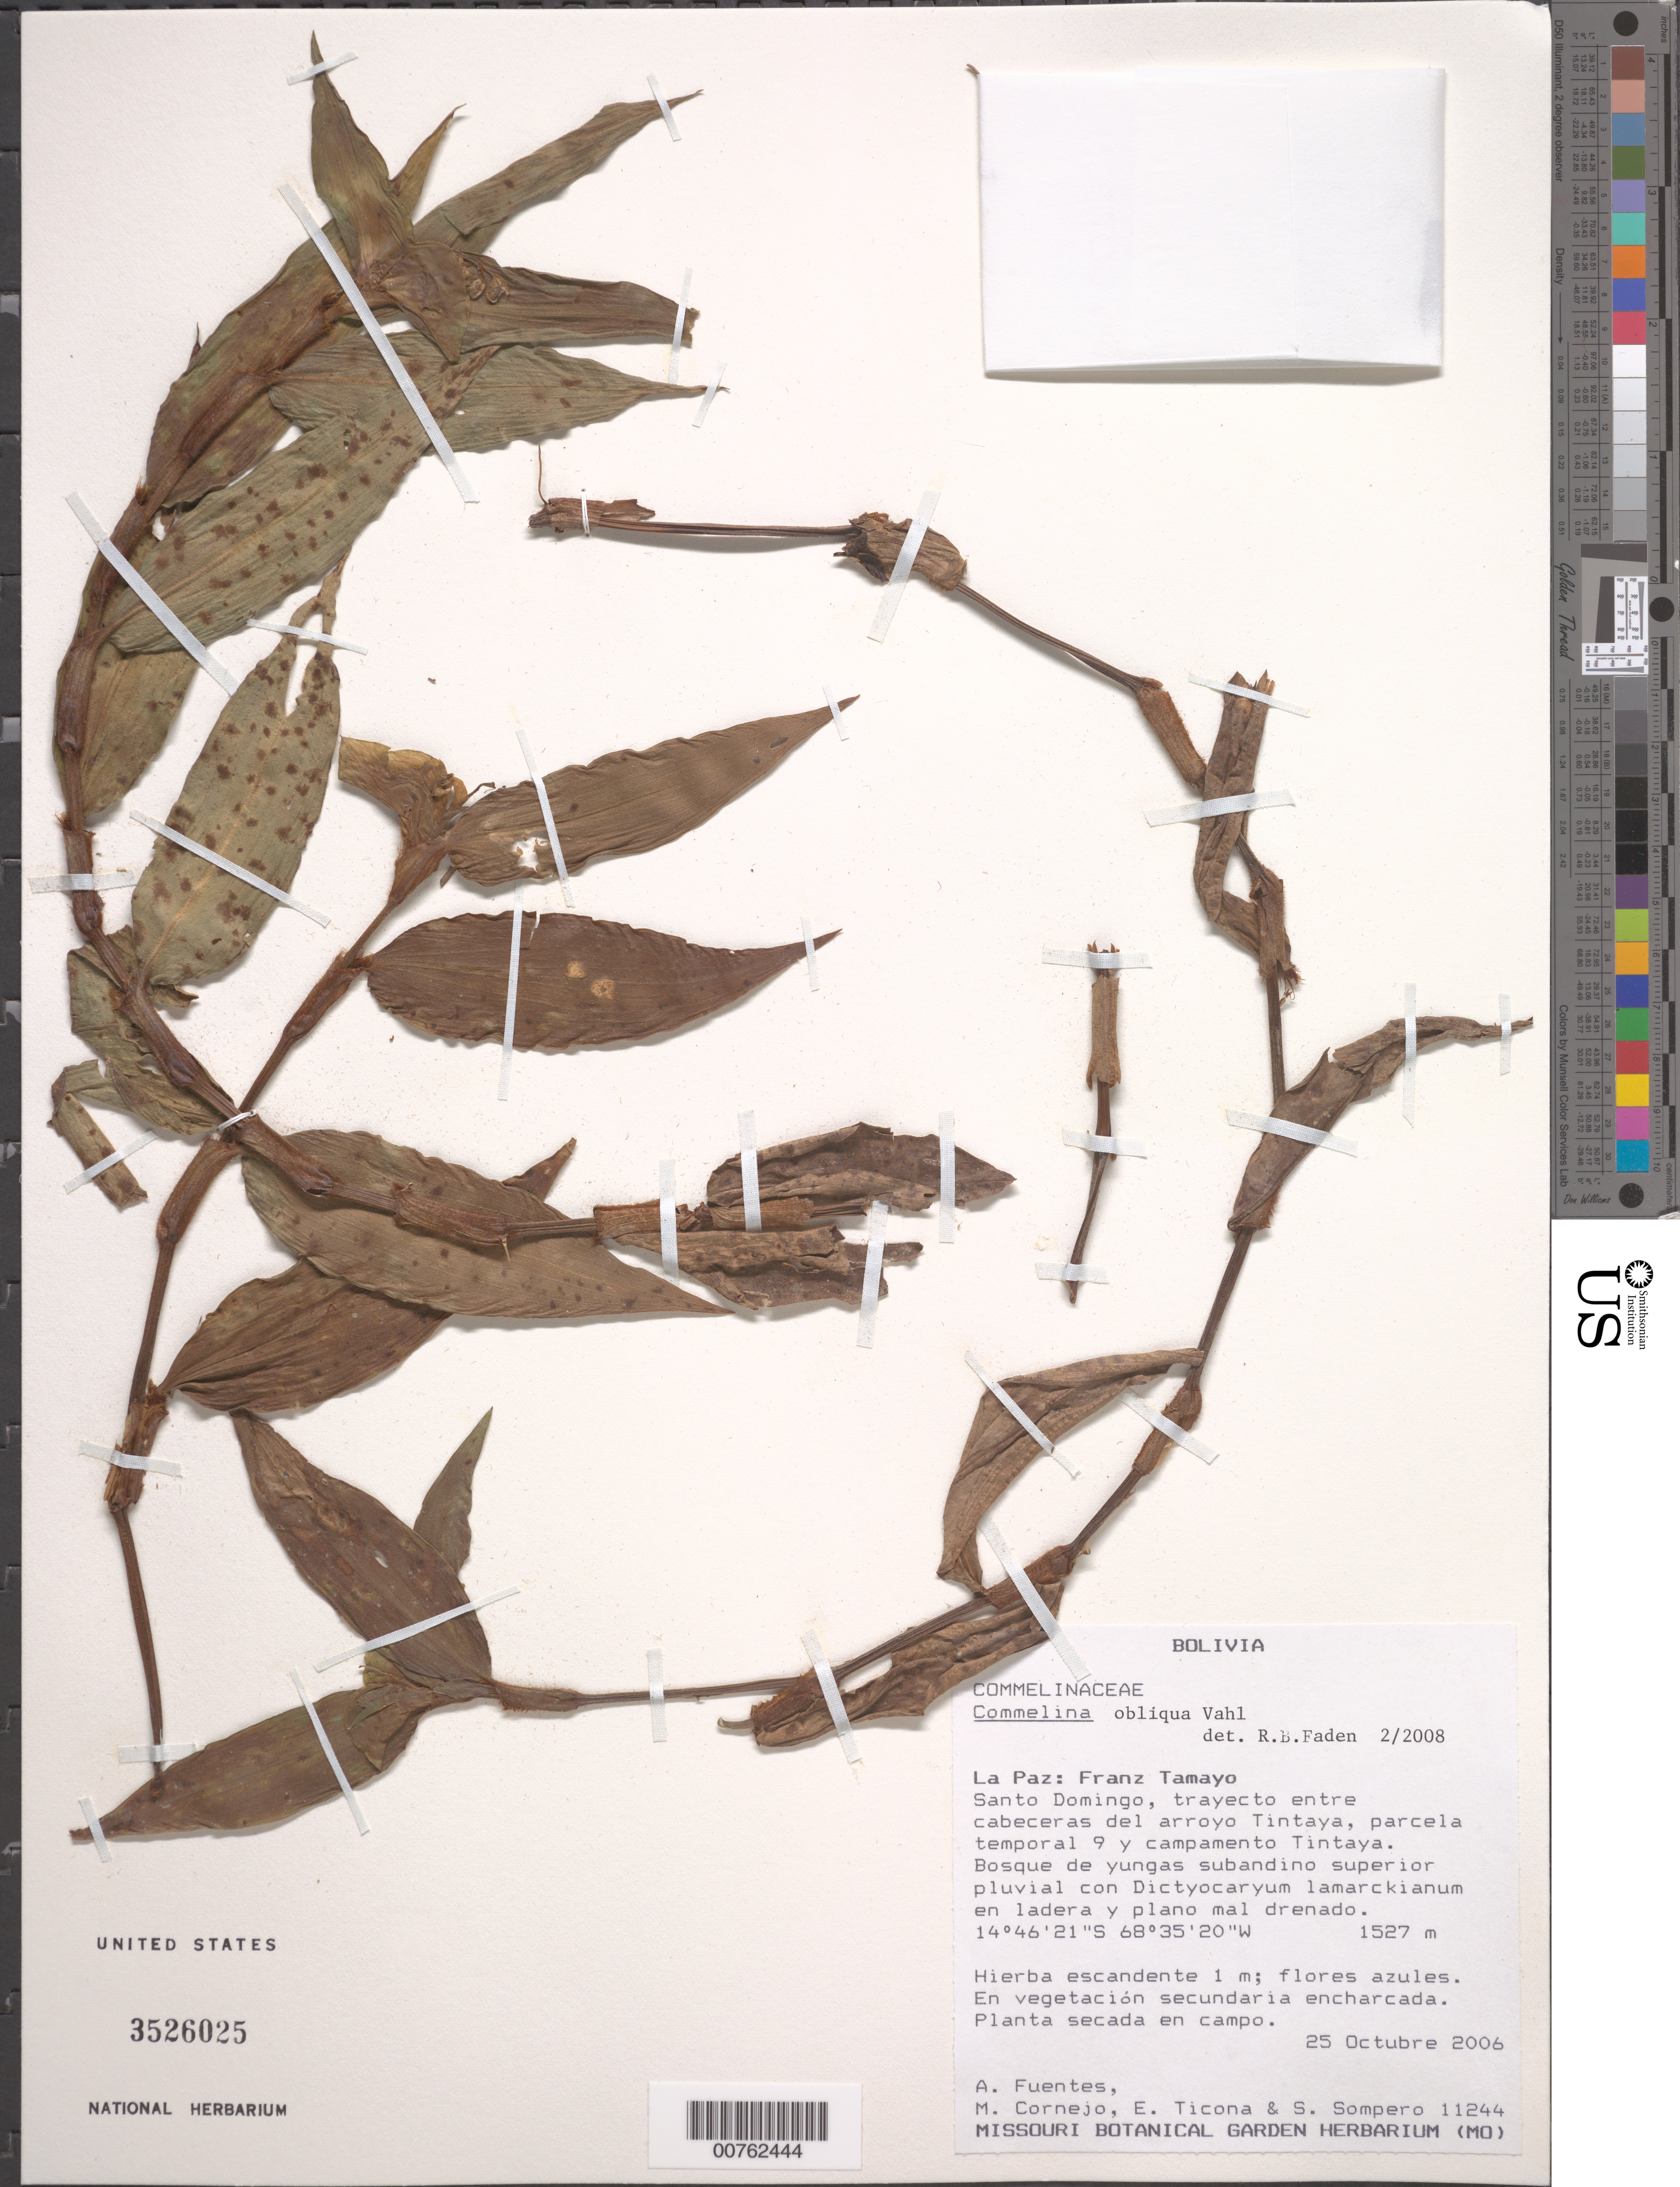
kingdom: Plantae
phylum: Tracheophyta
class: Liliopsida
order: Commelinales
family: Commelinaceae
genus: Commelina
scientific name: Commelina obliqua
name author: Vahl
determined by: Faden, Robert B., (US), Smithsonian Institution - National Museum of Natural History (UNITED STATES)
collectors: A. Fuentes et al.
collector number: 11244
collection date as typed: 25 Oct 2006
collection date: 2006-10-25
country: Bolivia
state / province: La Paz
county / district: Franz Tamayo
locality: Santo Domingo, trayecto entre cabeceras del arroyo Tintaya, parcela temporal 9 y campamento Tintaya.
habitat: Bosque de yungas subandino superior pluvial con Dictyocaryum lamarckianum en ladera y plano mal drenado.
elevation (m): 1527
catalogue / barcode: US 3526025